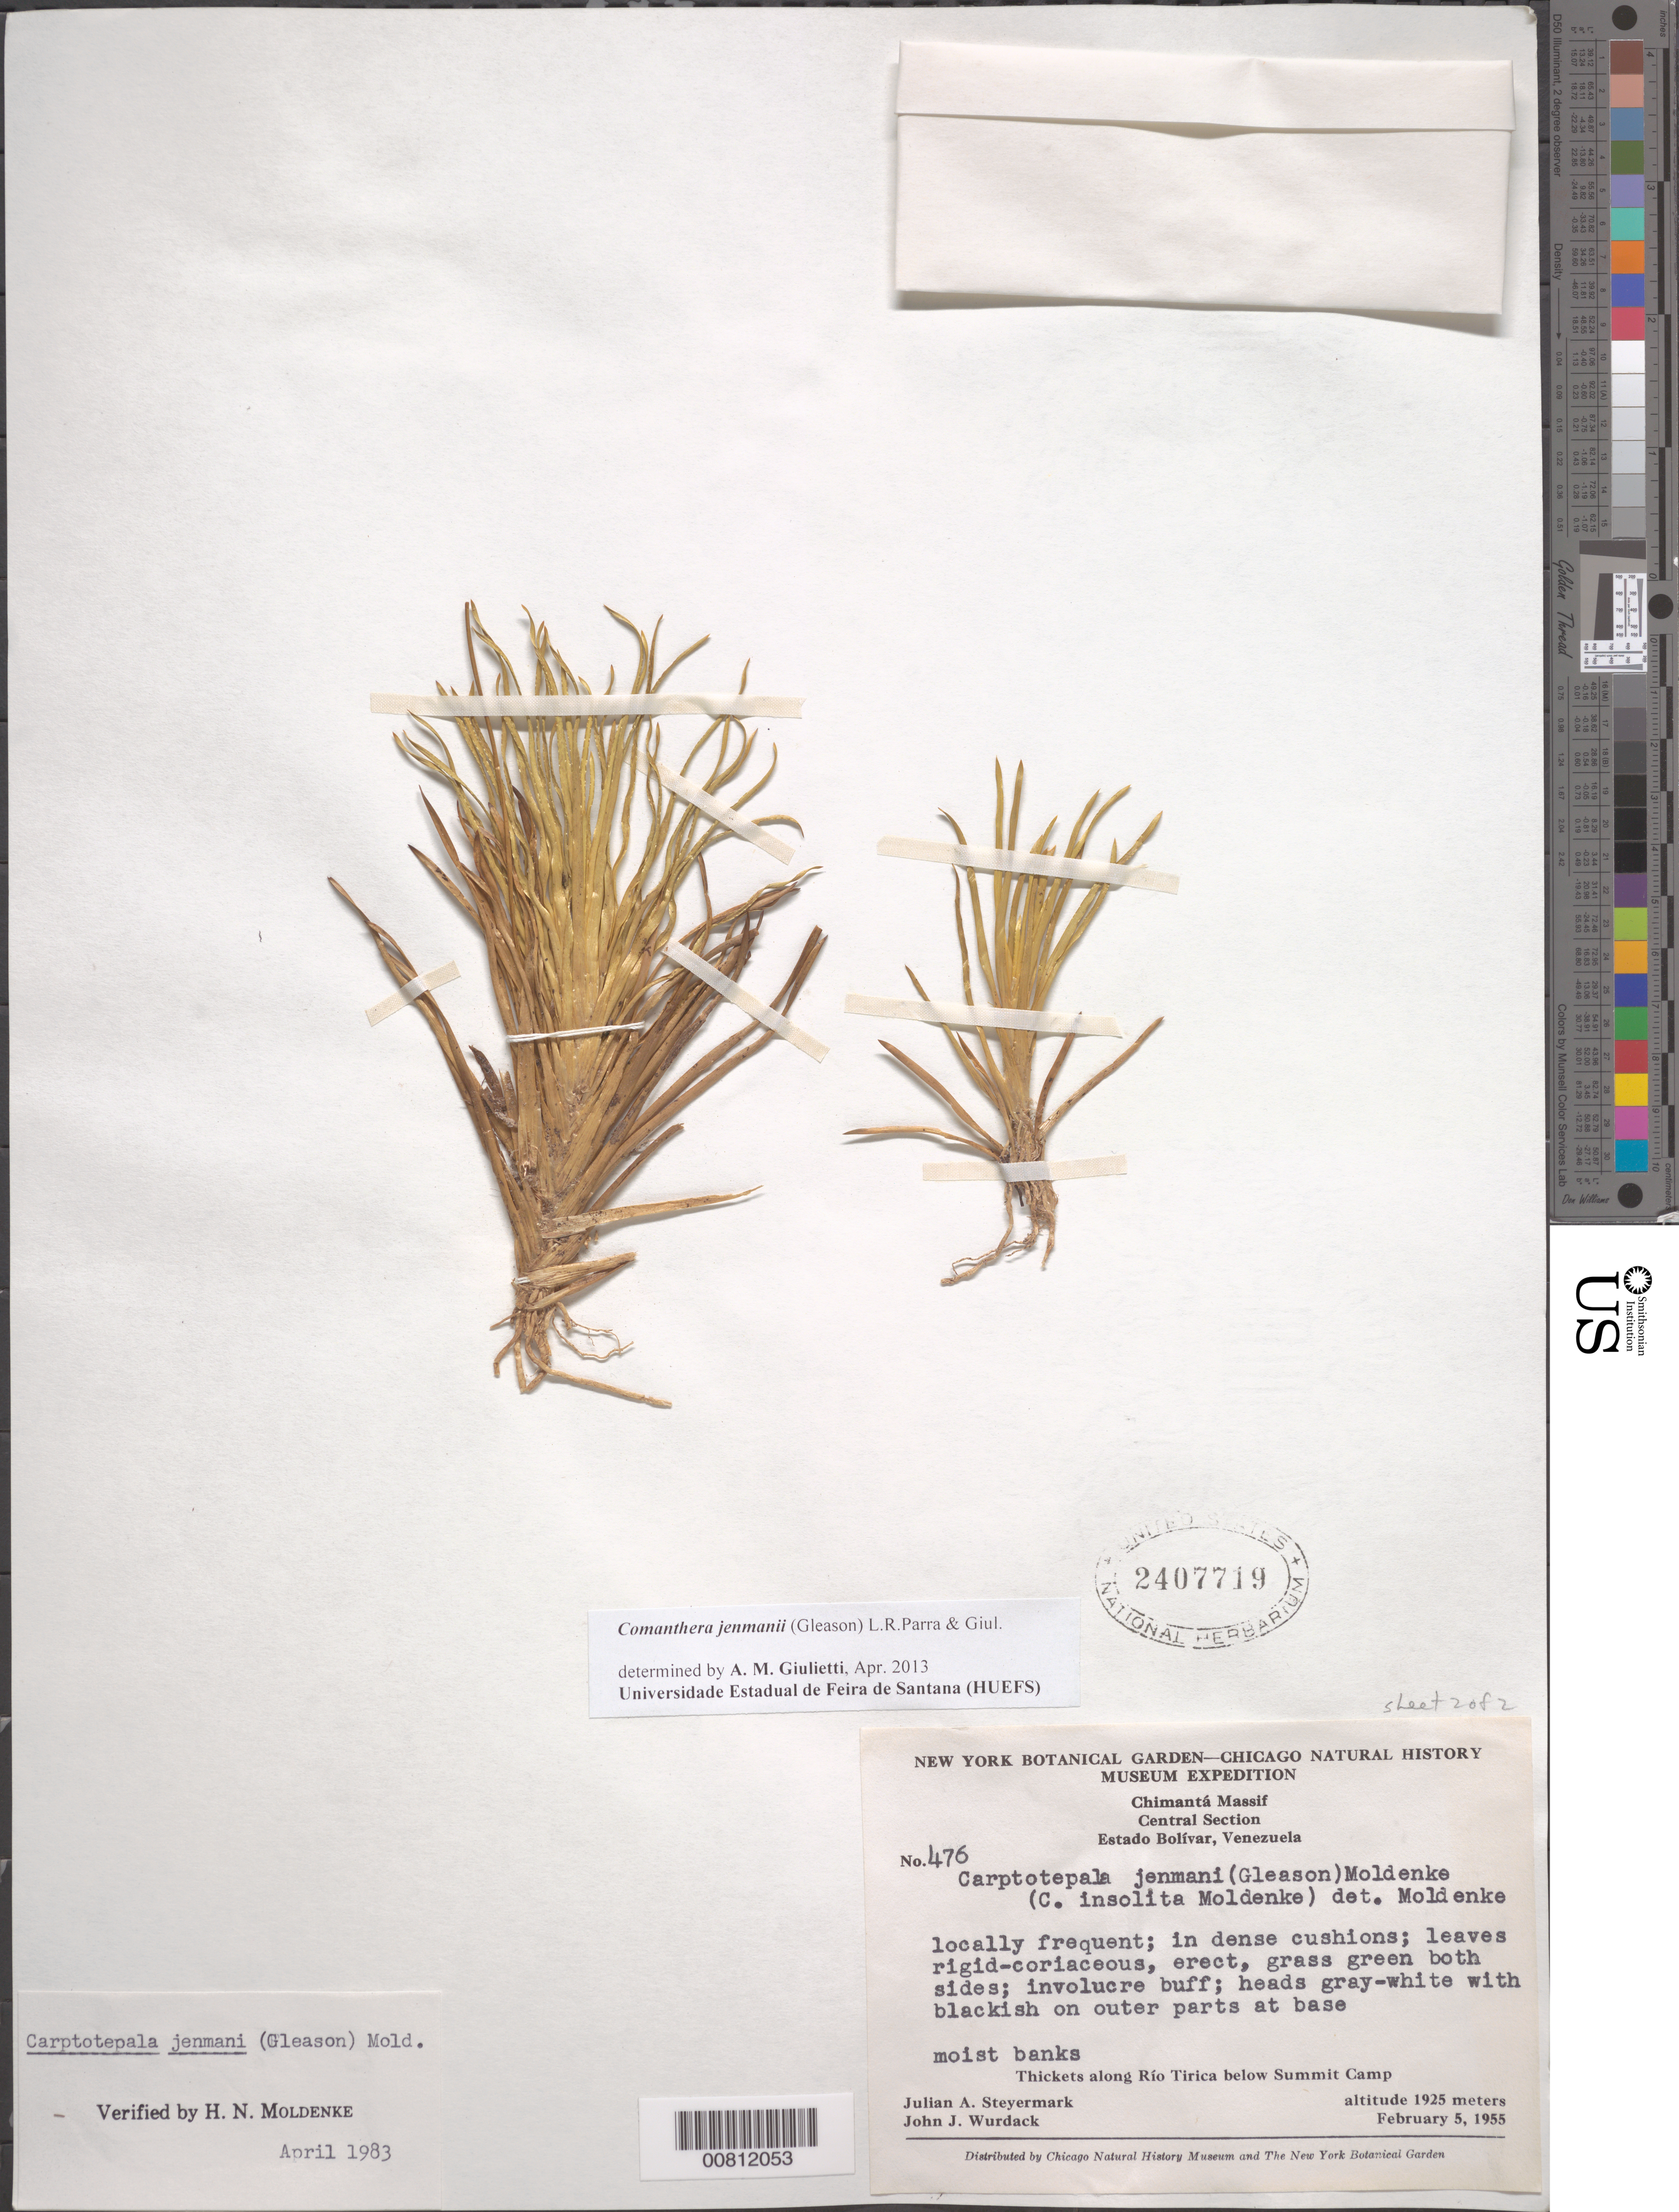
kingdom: Plantae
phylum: Tracheophyta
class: Liliopsida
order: Poales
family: Eriocaulaceae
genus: Comanthera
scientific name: Comanthera jenmanii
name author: (Gleason) L.R. Parra & Giul.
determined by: Giulietti, Ana M.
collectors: J. Steyermark & J. J. Wurdack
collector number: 55 476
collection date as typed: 5-Feb-55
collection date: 1955-02-05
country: Venezuela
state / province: Bolívar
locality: Chimantá Massif, central section, along Río Tirica below summit camp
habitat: Thickets along river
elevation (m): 1925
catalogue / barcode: US 2407719